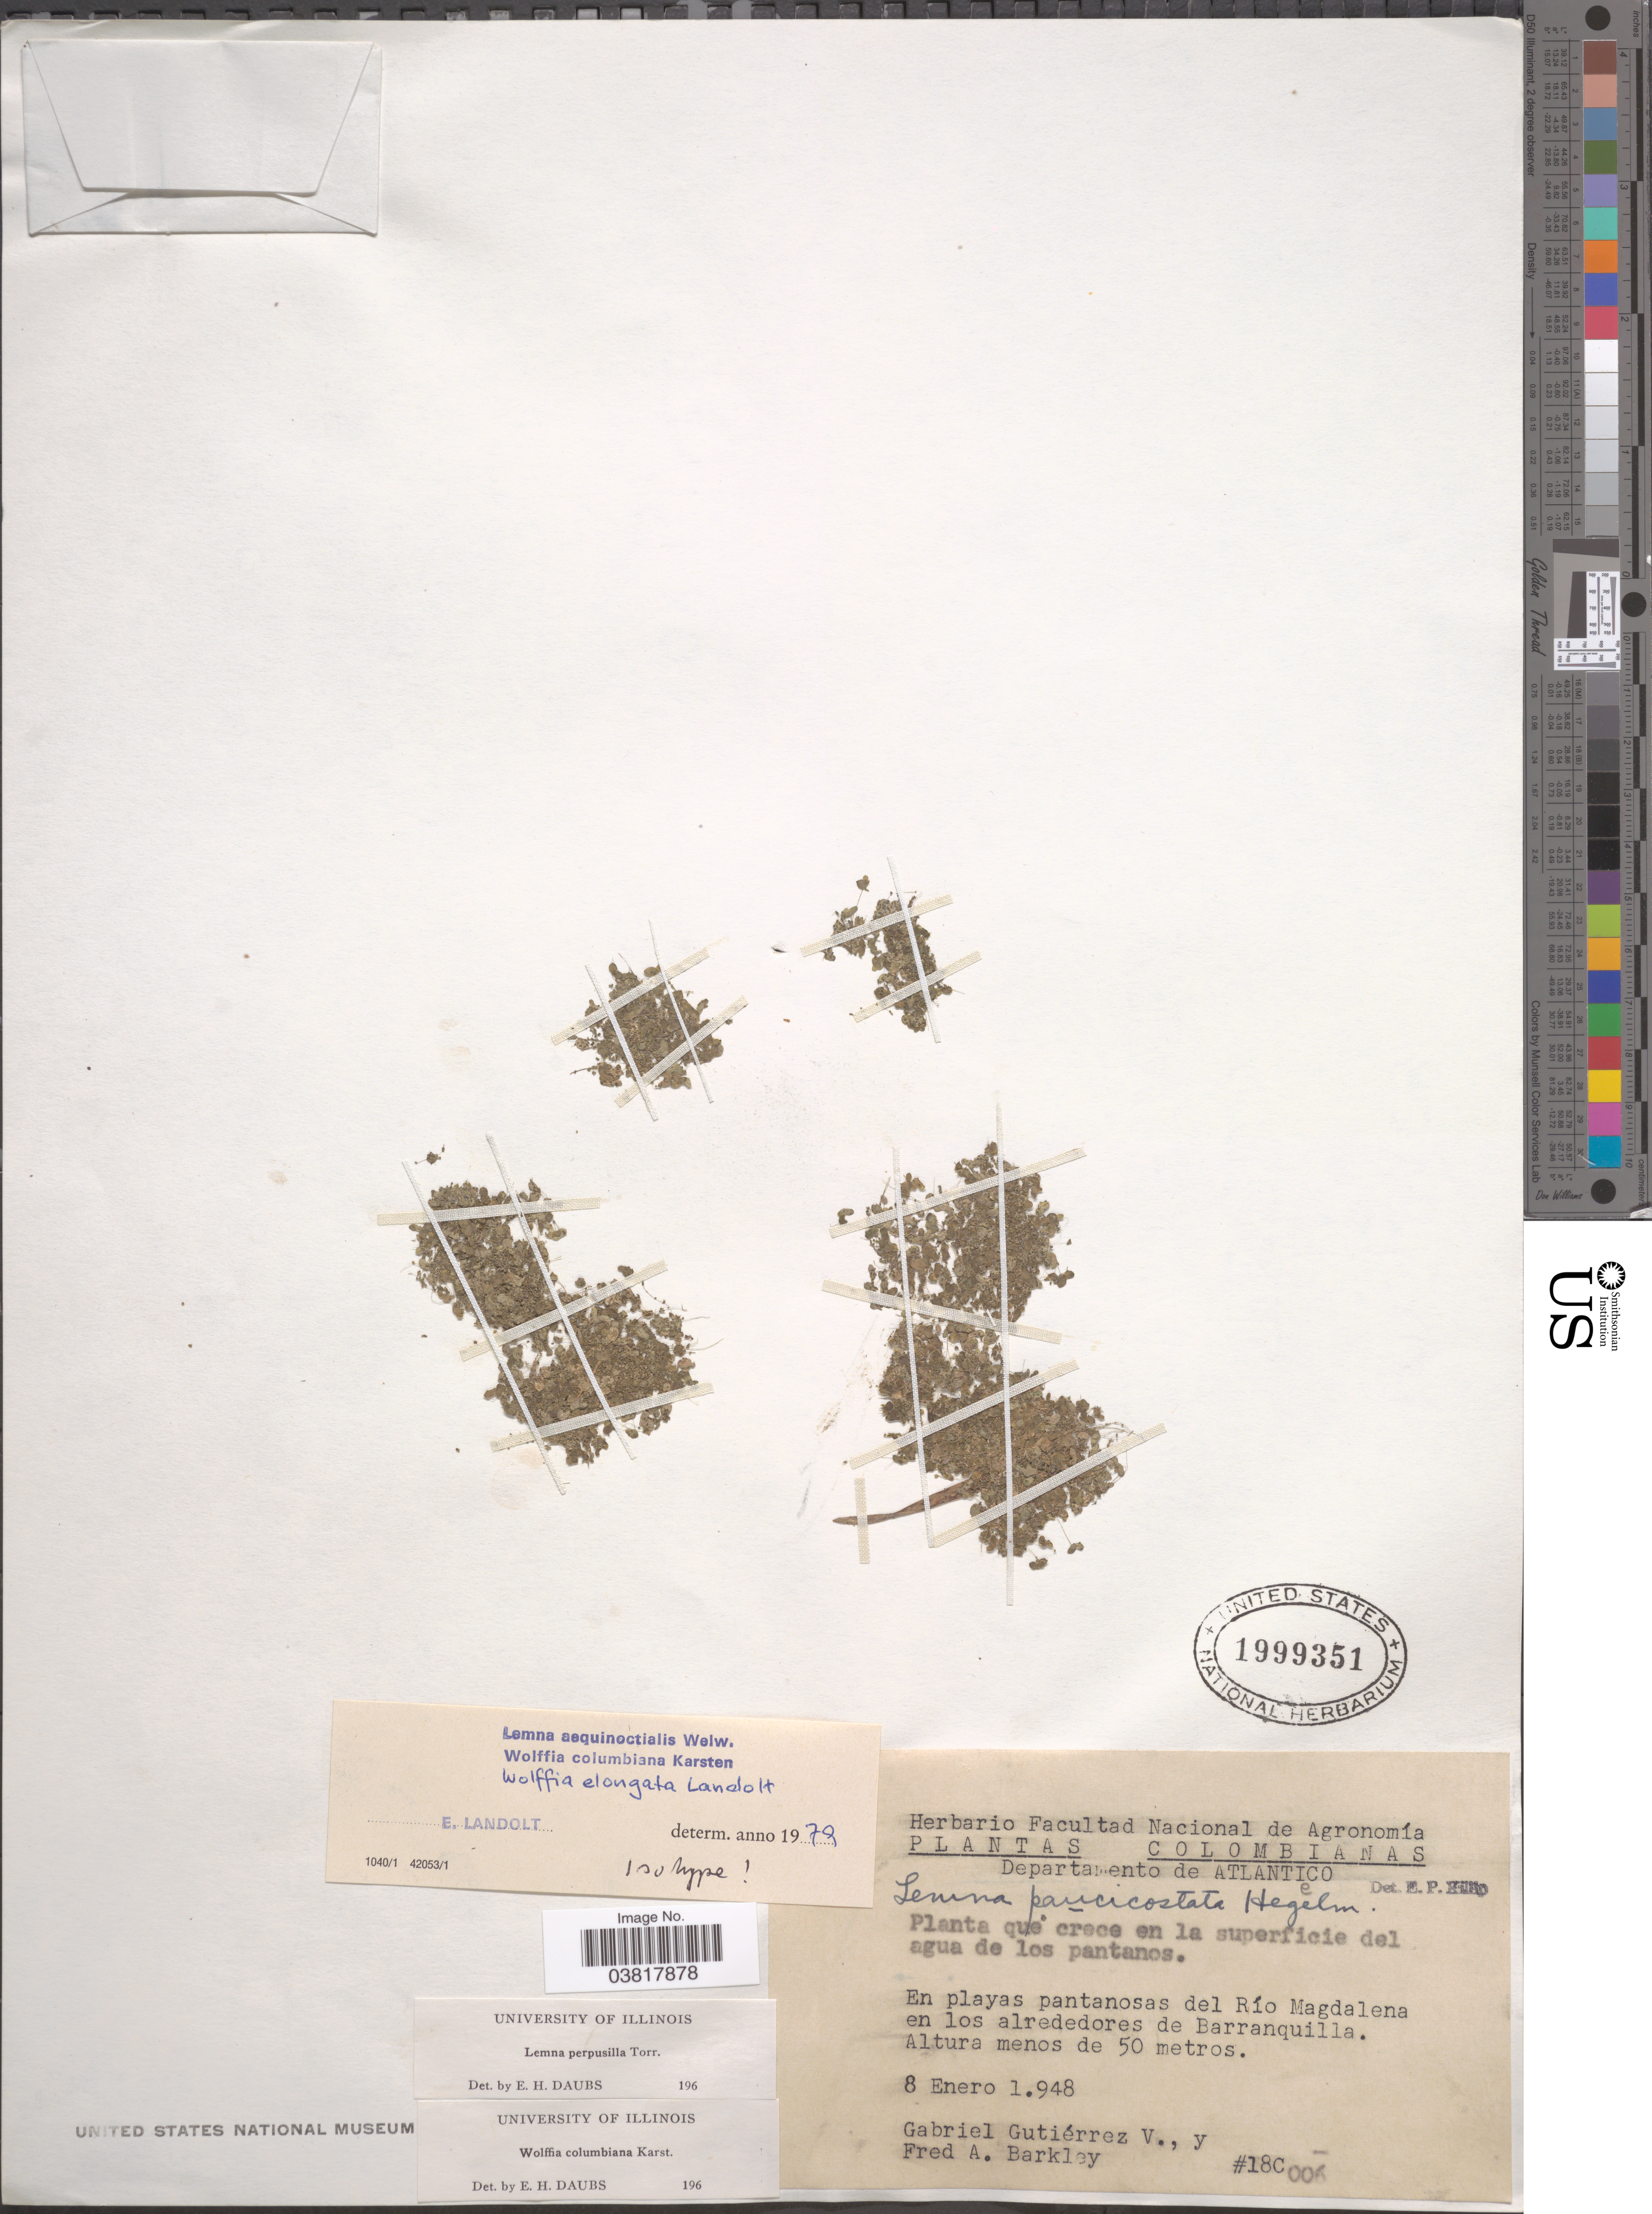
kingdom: Plantae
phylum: Tracheophyta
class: Liliopsida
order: Alismatales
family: Araceae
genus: Lemna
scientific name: Lemna aequinoctialis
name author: Welw.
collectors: G. Gutiérrez V. & F. A. Barkley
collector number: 18C006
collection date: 1948-01-08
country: Colombia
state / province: Atlántico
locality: Departamento de Atlantico. En playas pantanosas del Río Magdalena en los alrededores de Barranquilla.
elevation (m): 50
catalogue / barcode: US 1999351